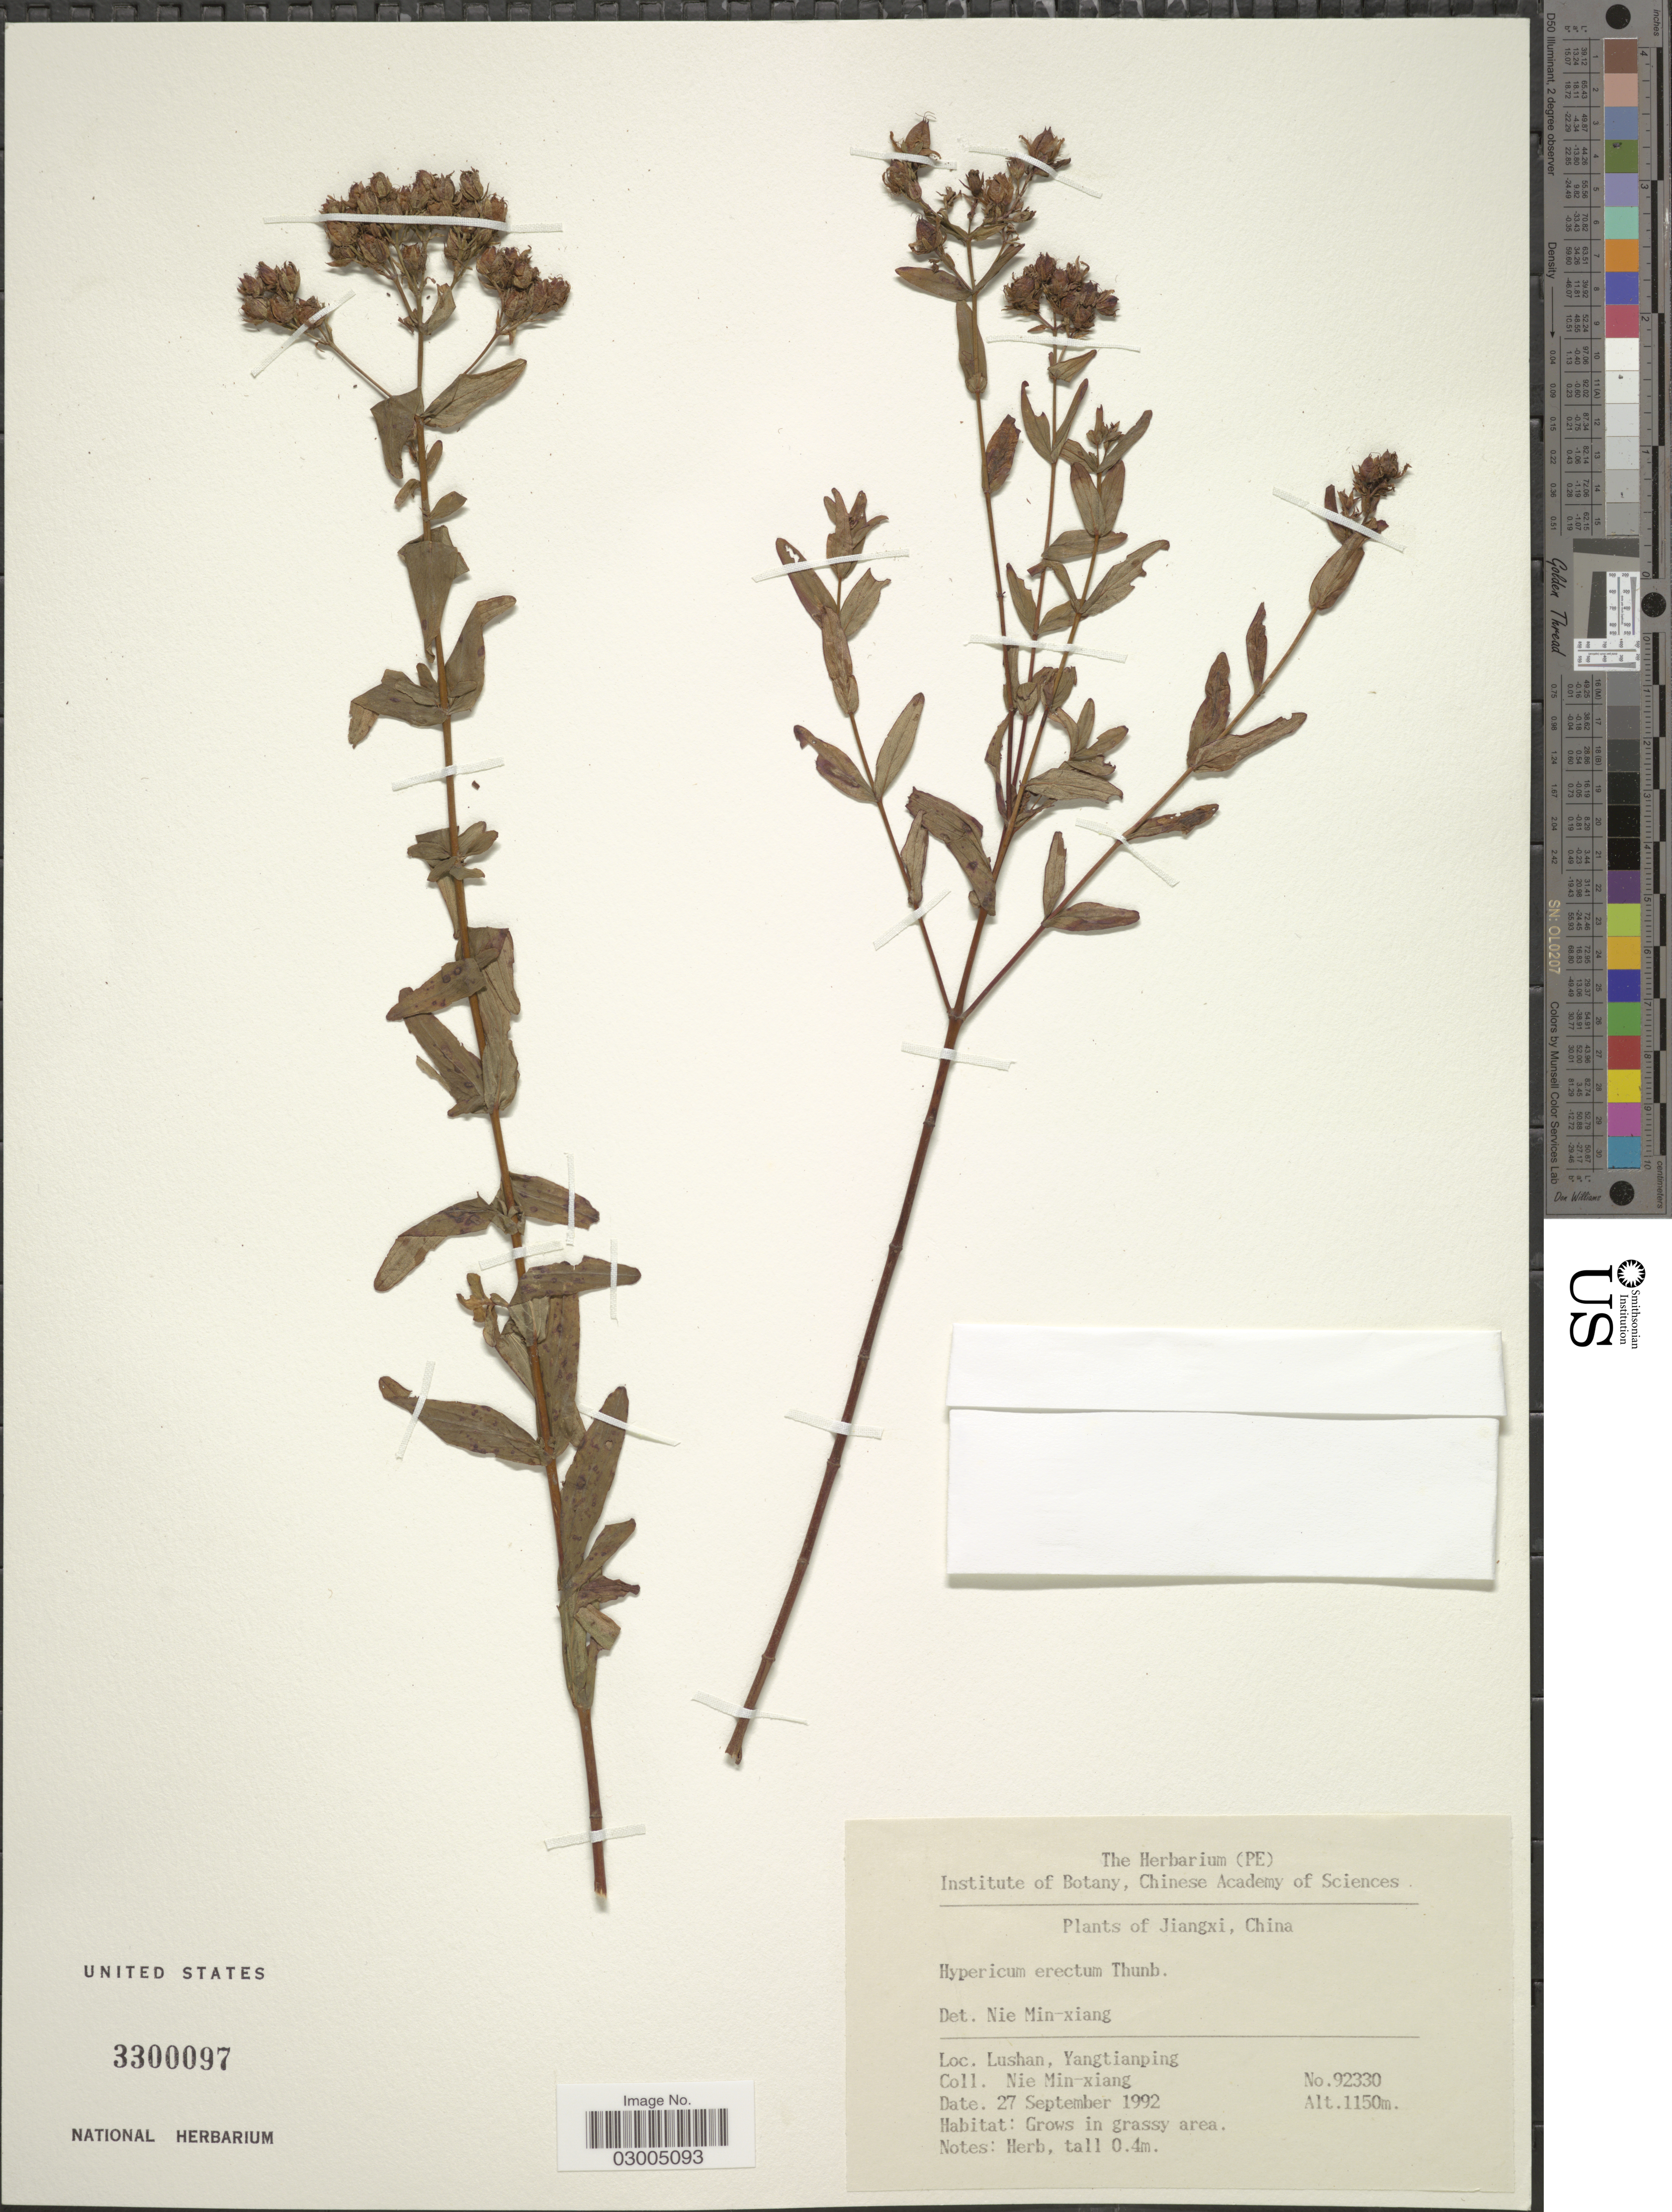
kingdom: Plantae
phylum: Tracheophyta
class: Magnoliopsida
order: Malpighiales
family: Hypericaceae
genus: Hypericum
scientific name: Hypericum erectum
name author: Thunb.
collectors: M. Nie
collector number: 92330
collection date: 1992-09-27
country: China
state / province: Jiangxi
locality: Lushan, Yangtianping.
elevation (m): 1150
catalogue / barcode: US 3300097